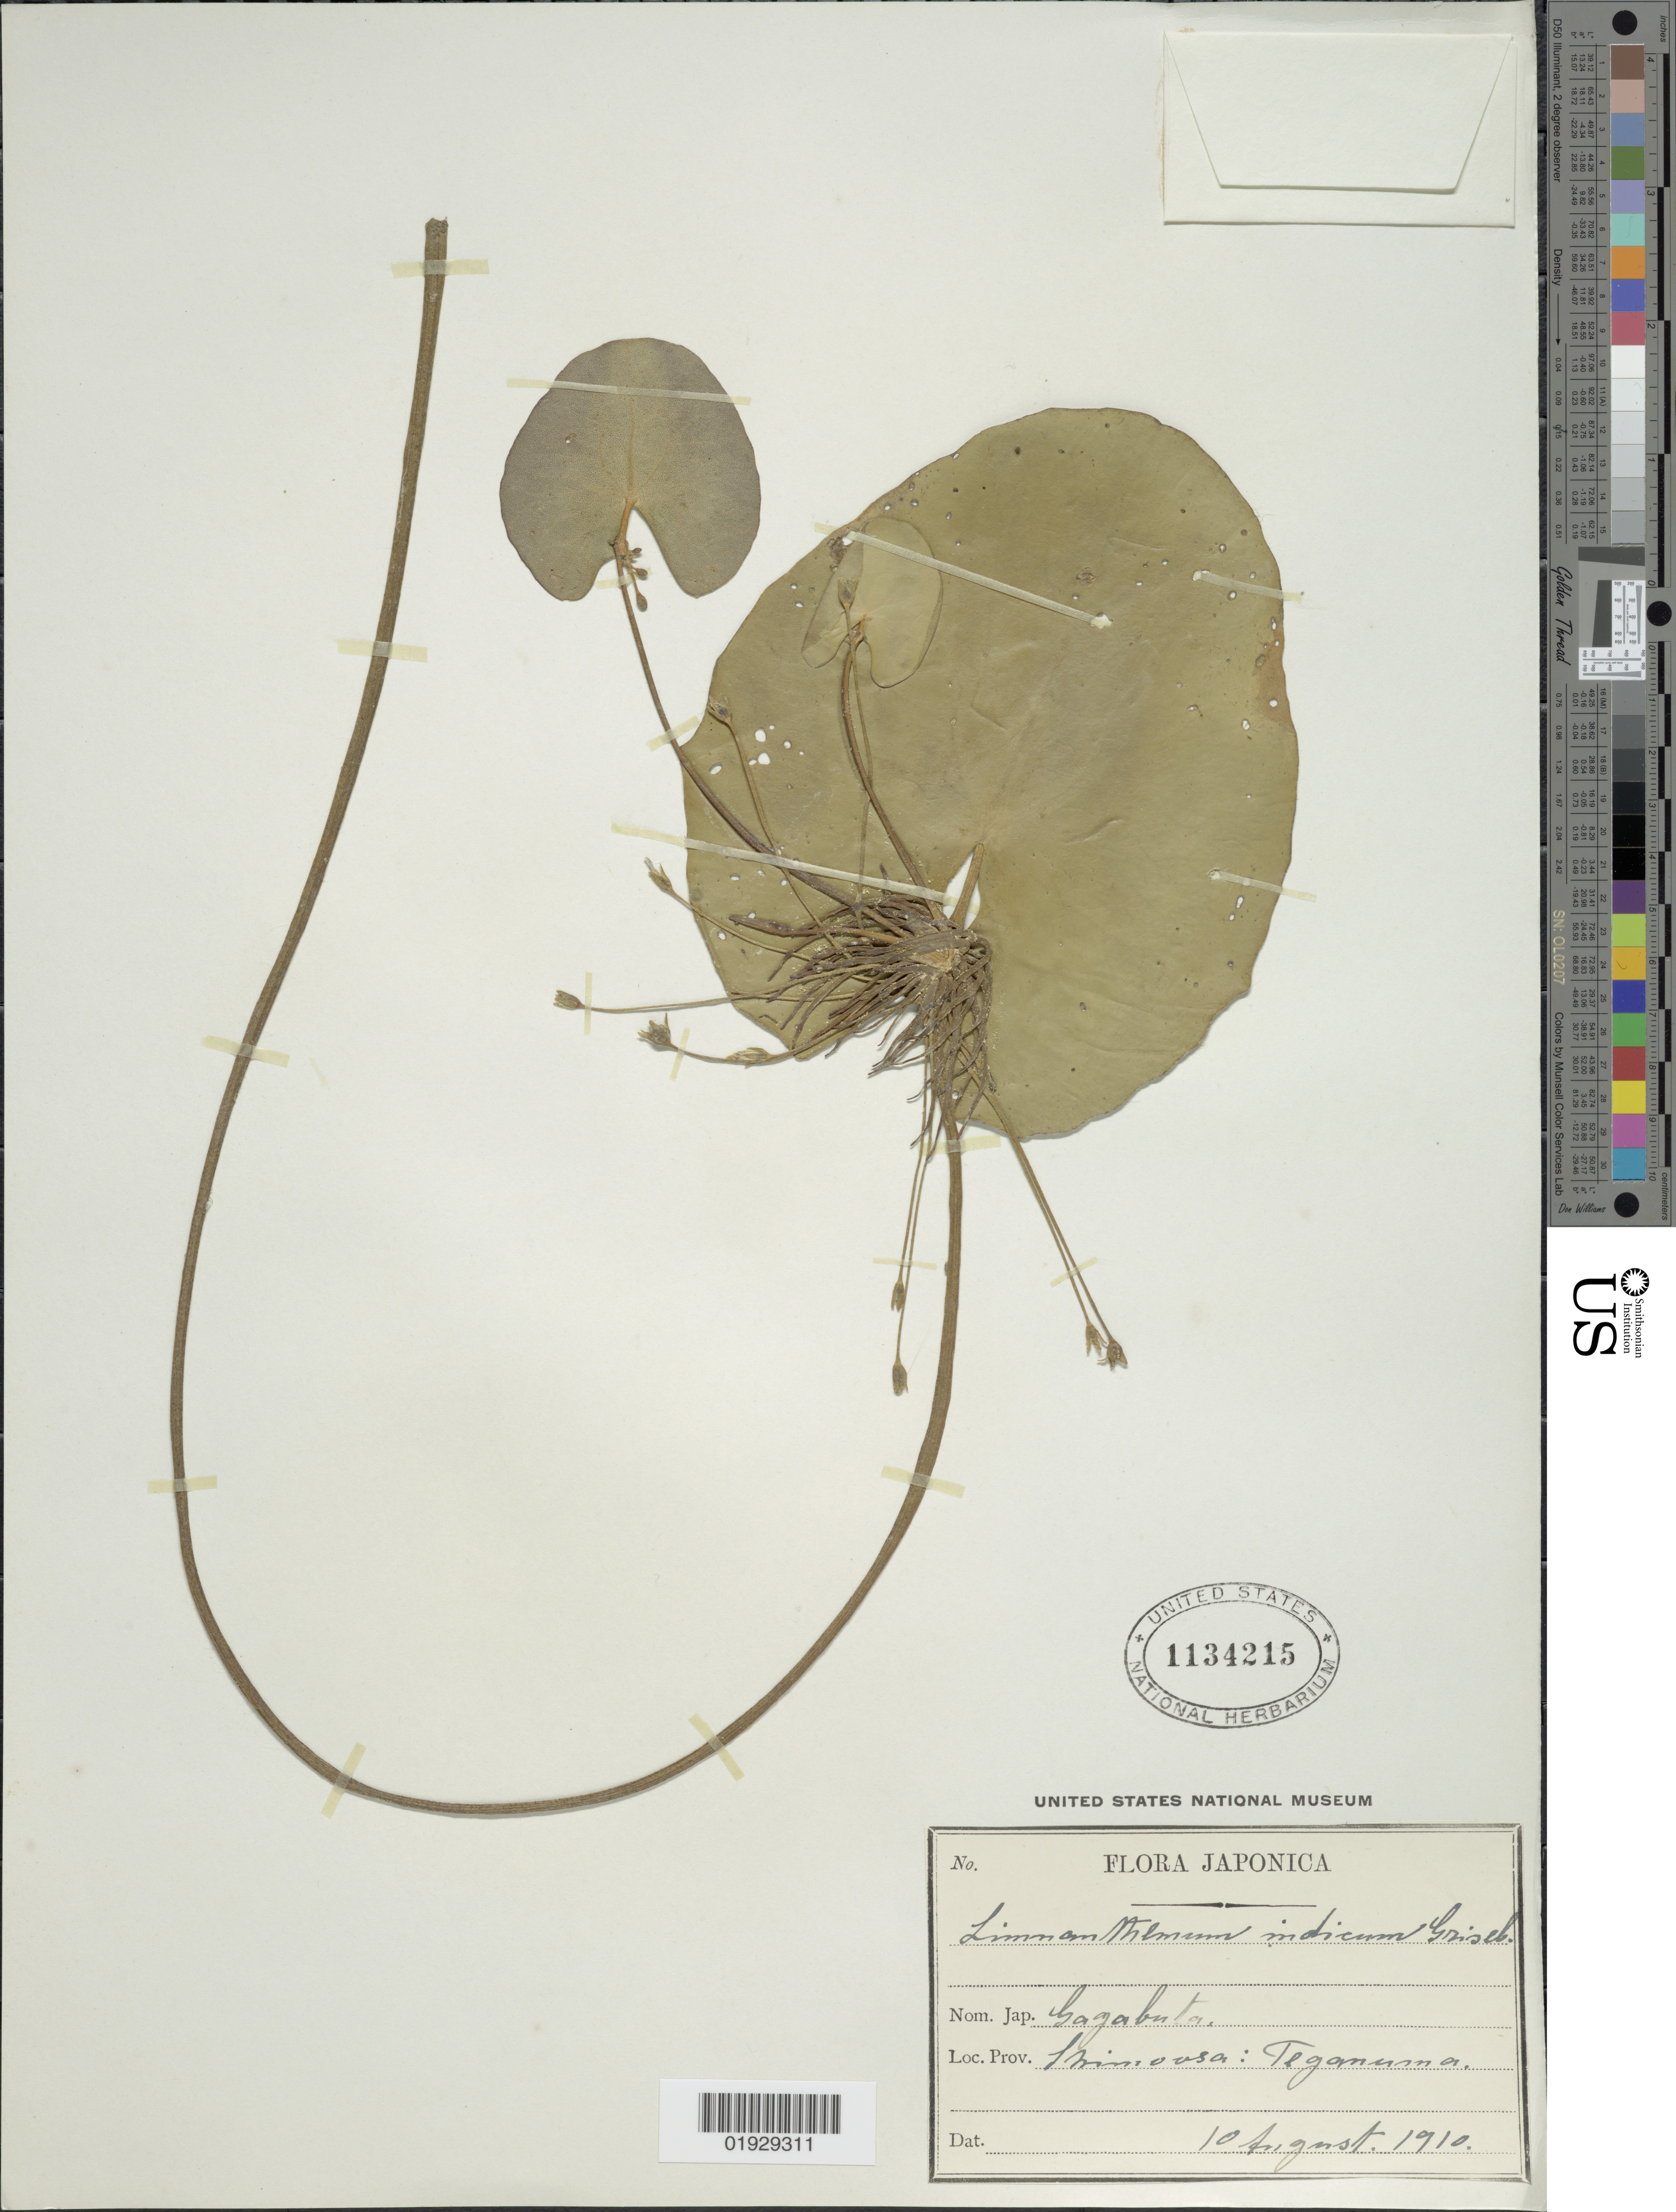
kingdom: Plantae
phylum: Tracheophyta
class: Magnoliopsida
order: Asterales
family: Menyanthaceae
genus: Nymphoides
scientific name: Nymphoides indica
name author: (L.) Kuntze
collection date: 1910-08-10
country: Japan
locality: Snimoosa: Teganuma.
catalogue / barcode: US 1134215